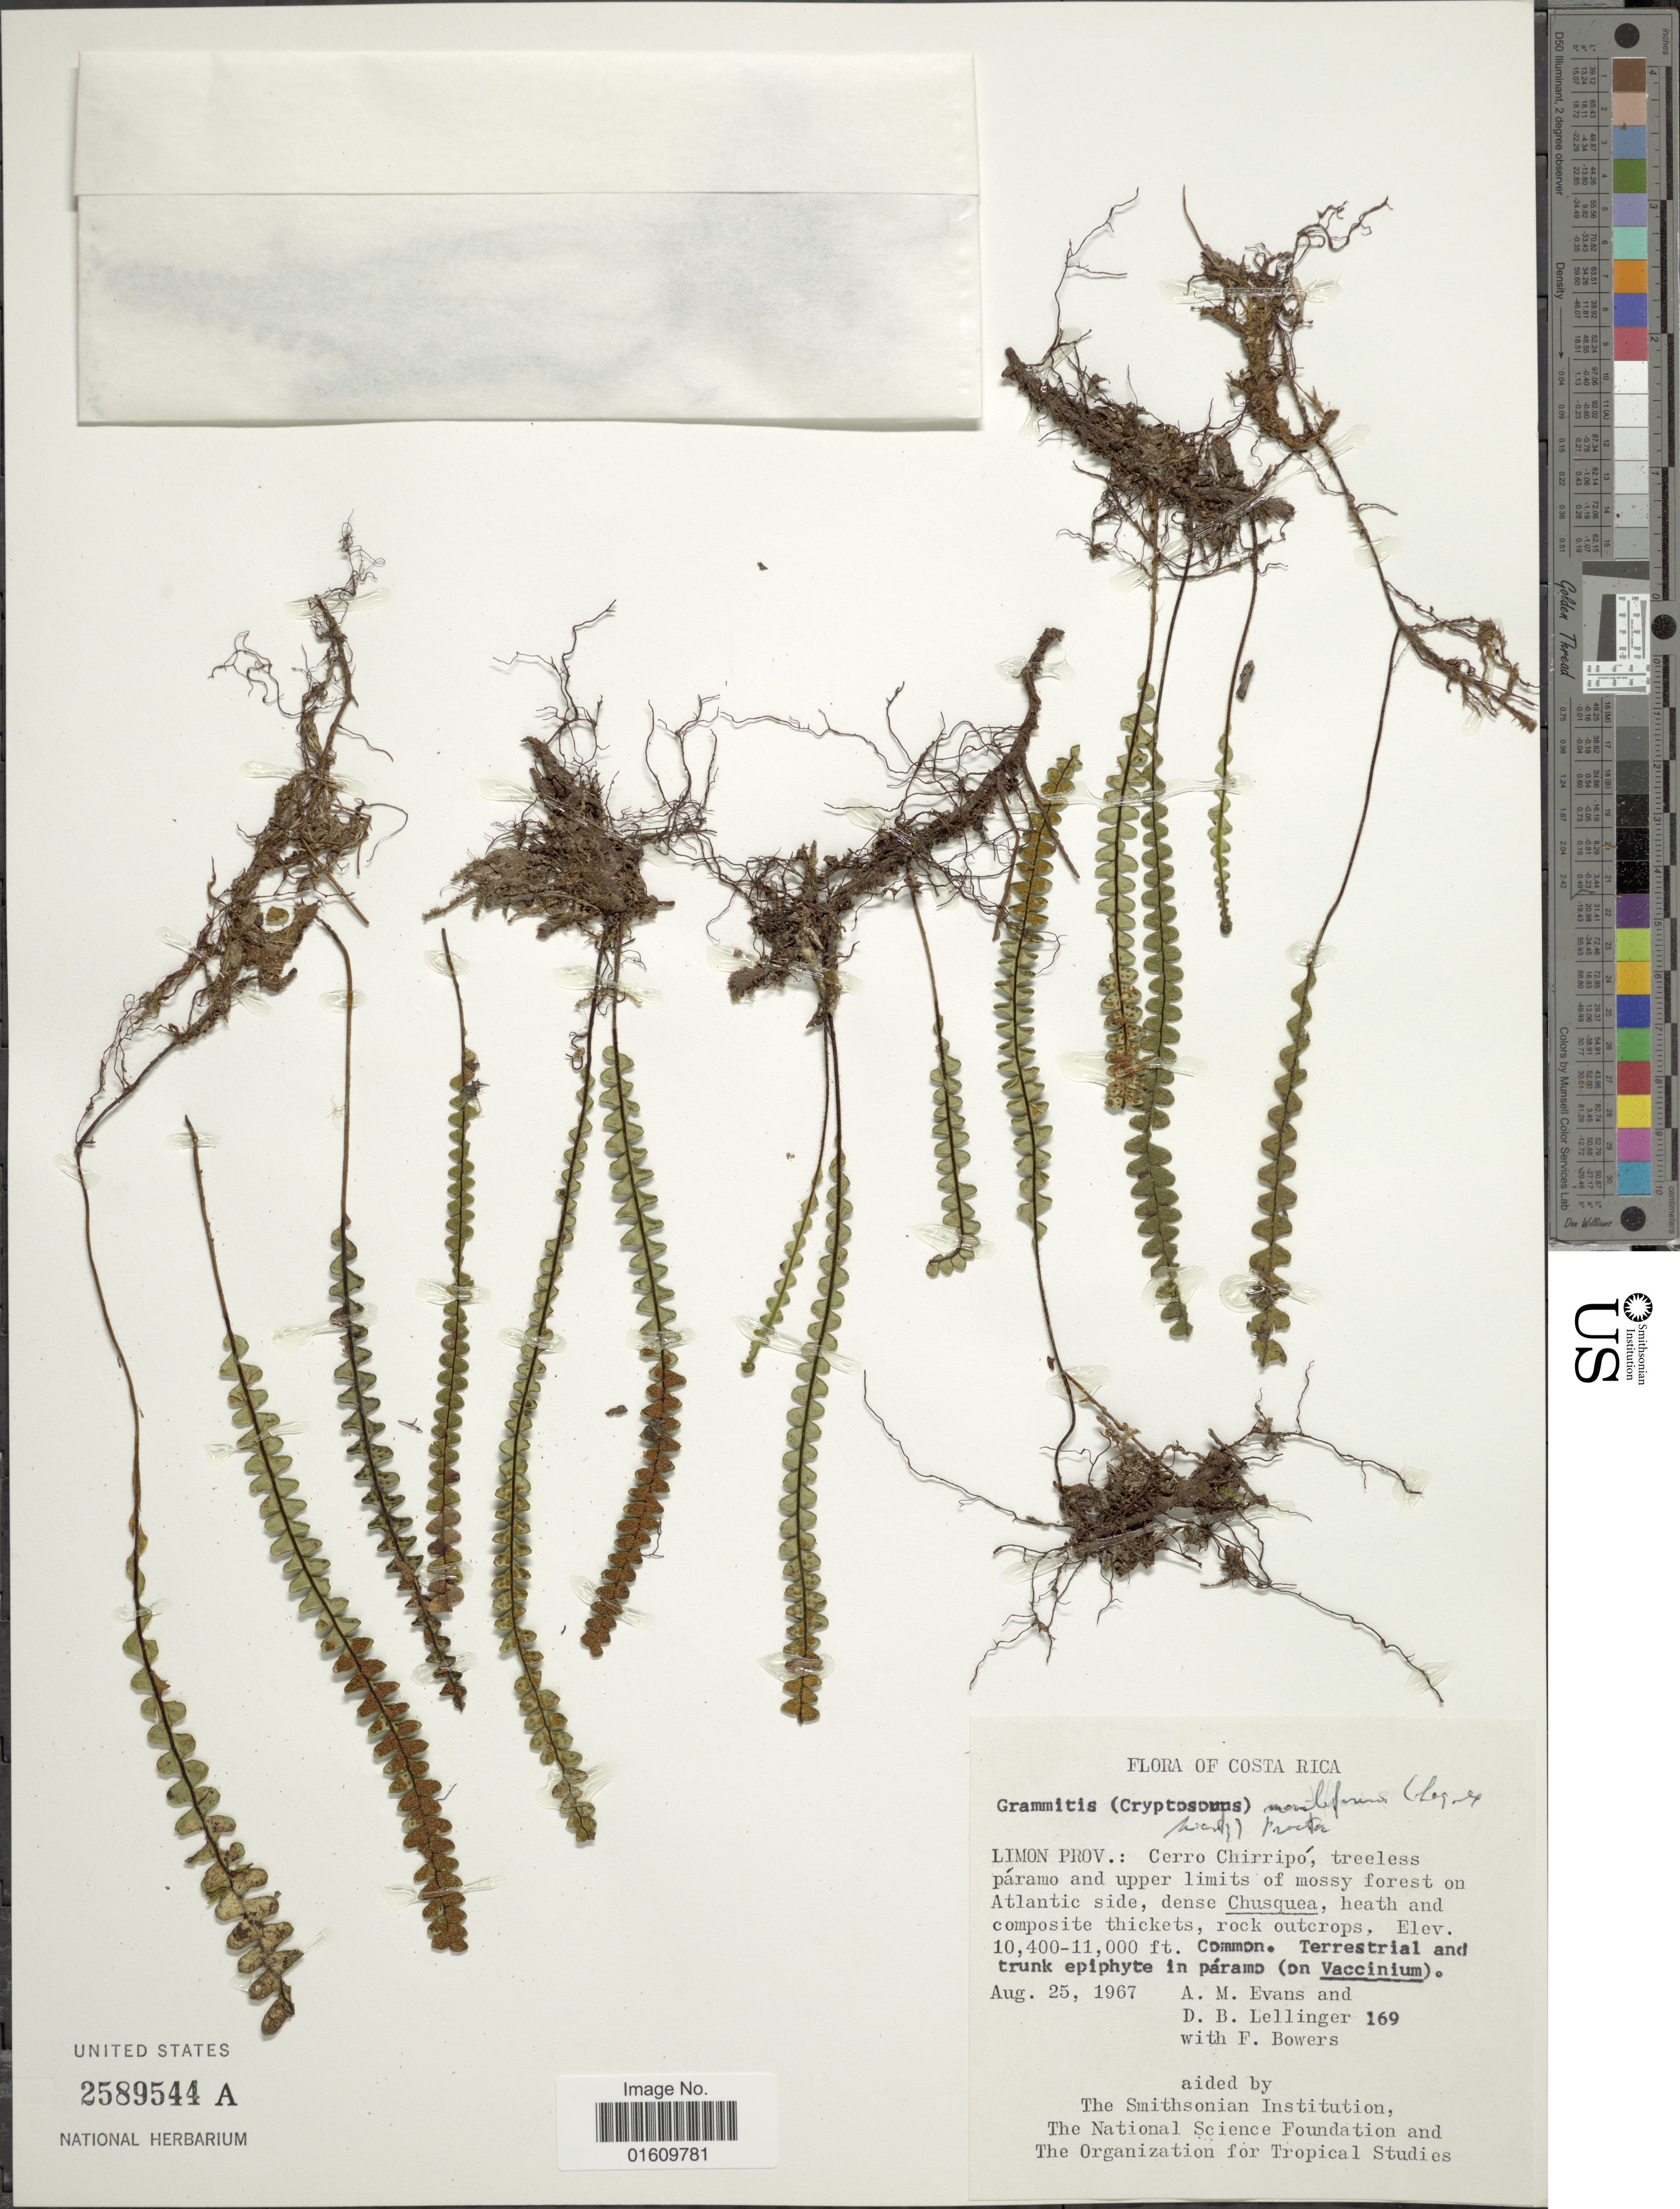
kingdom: Plantae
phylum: Tracheophyta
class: Polypodiopsida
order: Polypodiales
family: Polypodiaceae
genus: Melpomene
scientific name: Melpomene moniliformis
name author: (Lag. ex Sw.) A.R. Sm. & R.C. Moran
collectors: A. M. Evans, D. B. Lellinger & F. Bowers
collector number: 169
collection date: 1967-08-25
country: Costa Rica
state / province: Limón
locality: Cerro Chirripo, treeless paramo and upper limits of mossy forest on Atlantic side.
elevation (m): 3170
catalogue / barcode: US 2589544A